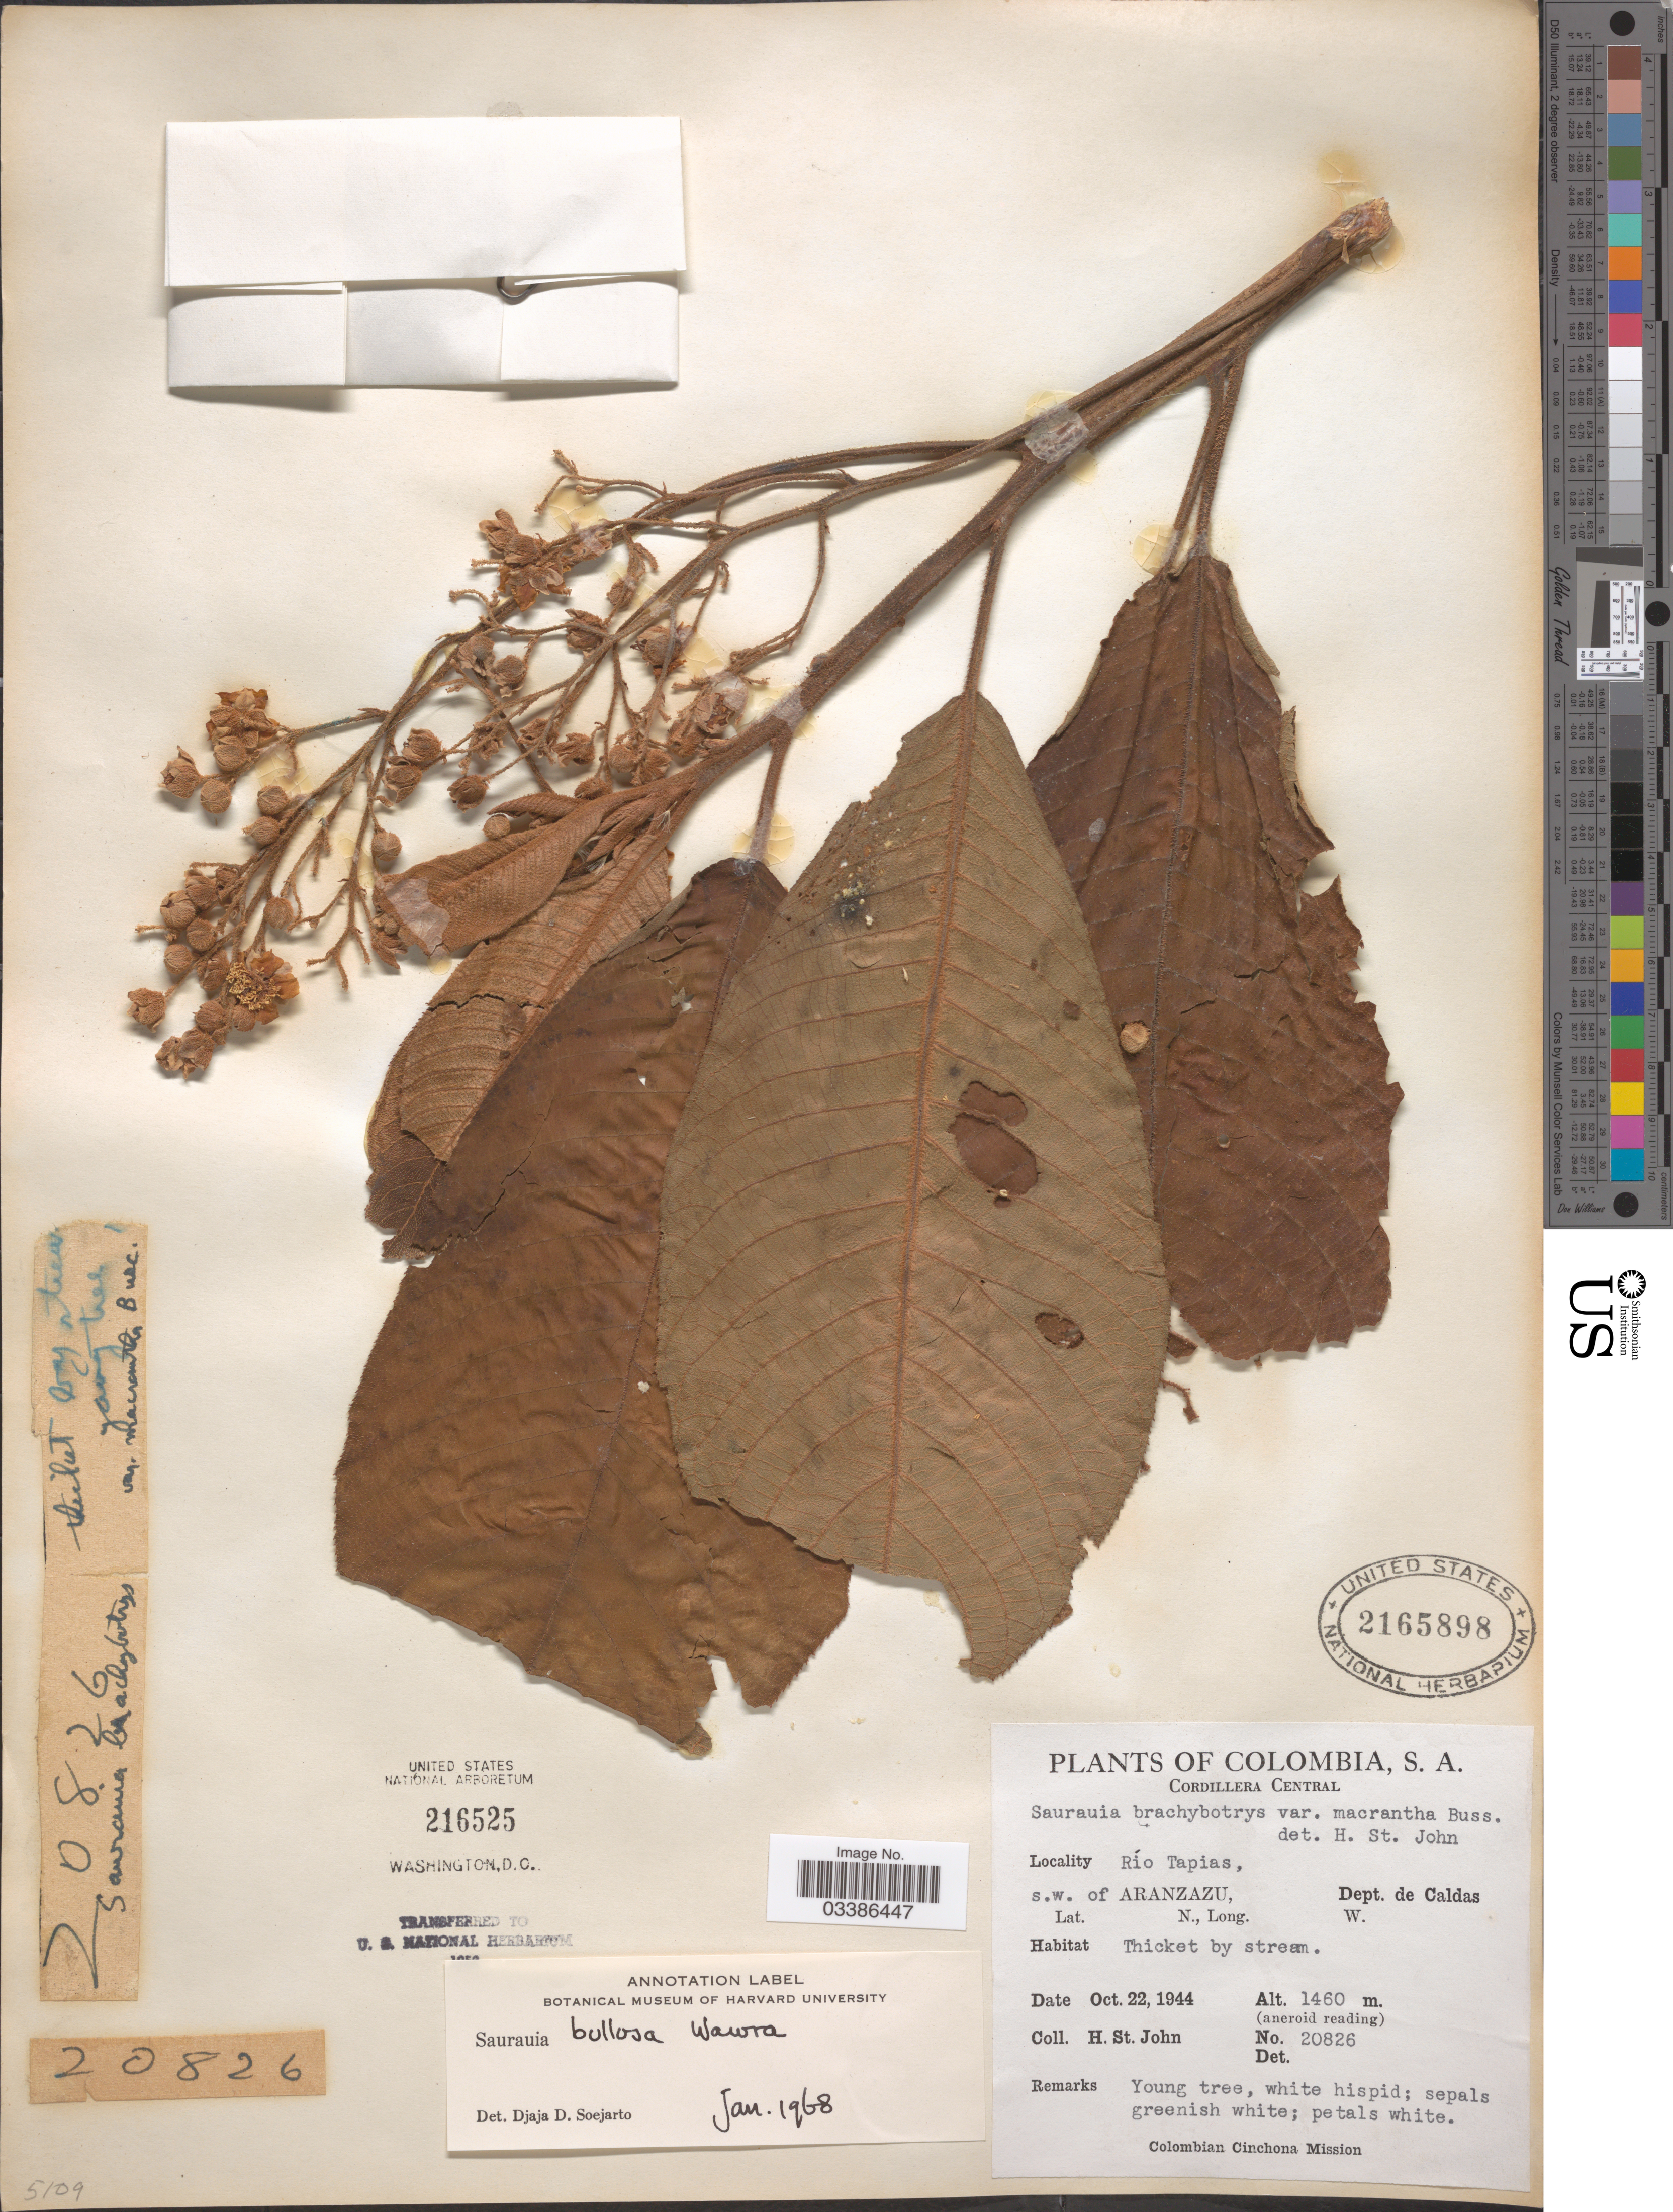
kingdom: Plantae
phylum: Tracheophyta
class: Magnoliopsida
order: Ericales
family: Actinidiaceae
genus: Saurauia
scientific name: Saurauia bullosa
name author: Wawra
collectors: H. St. John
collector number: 20826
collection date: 1944-10-22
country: Colombia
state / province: Caldas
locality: Cordillera Central. Río Tapias, s.w. of Aranzazu, Dept. de Caldas.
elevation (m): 1460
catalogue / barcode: US 2165898